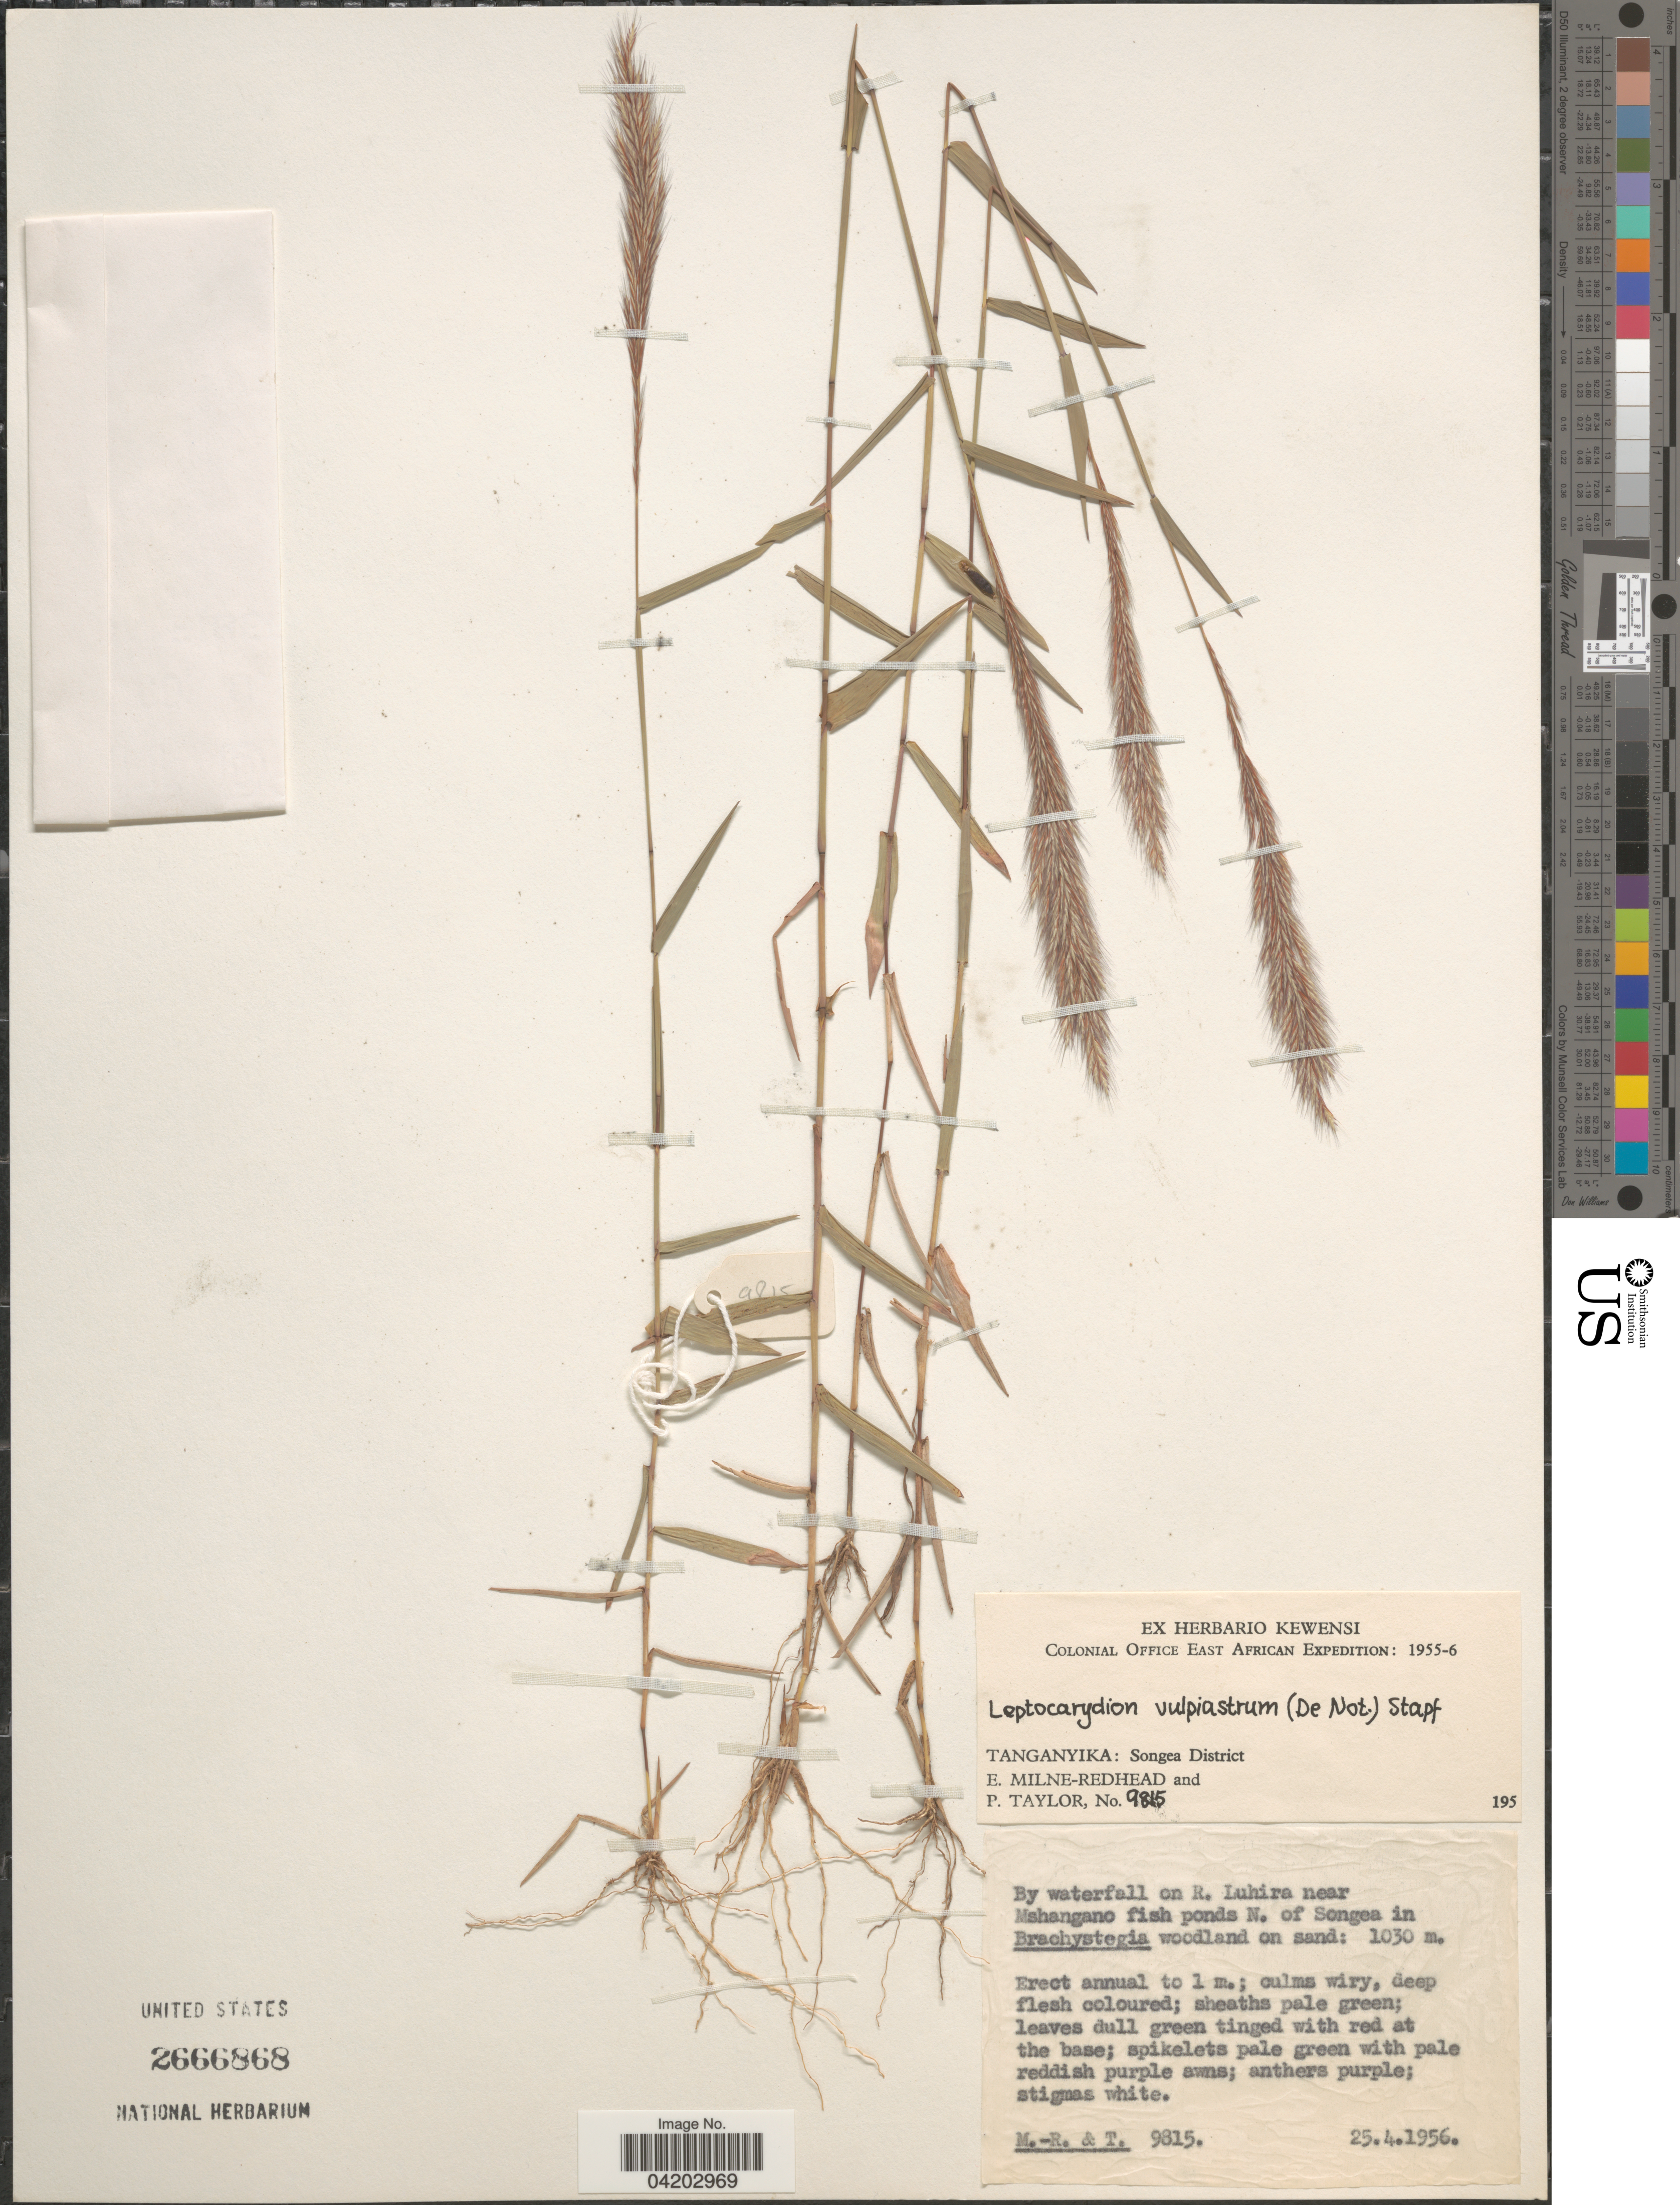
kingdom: Plantae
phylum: Tracheophyta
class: Liliopsida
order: Poales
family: Poaceae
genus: Leptocarydion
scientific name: Leptocarydion vulpiastrum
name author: (De Not.) Stapf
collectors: E. W. Milne-Redhead & P. Taylor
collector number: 9815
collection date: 1956-04-25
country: Tanzania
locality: Colonial Office East African Expedition: 1955-6. Tanganyika: Songea District. By waterfall on R. Luhira near Mshangano fish ponds N. of Songea.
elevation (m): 1030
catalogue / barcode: US 2666868